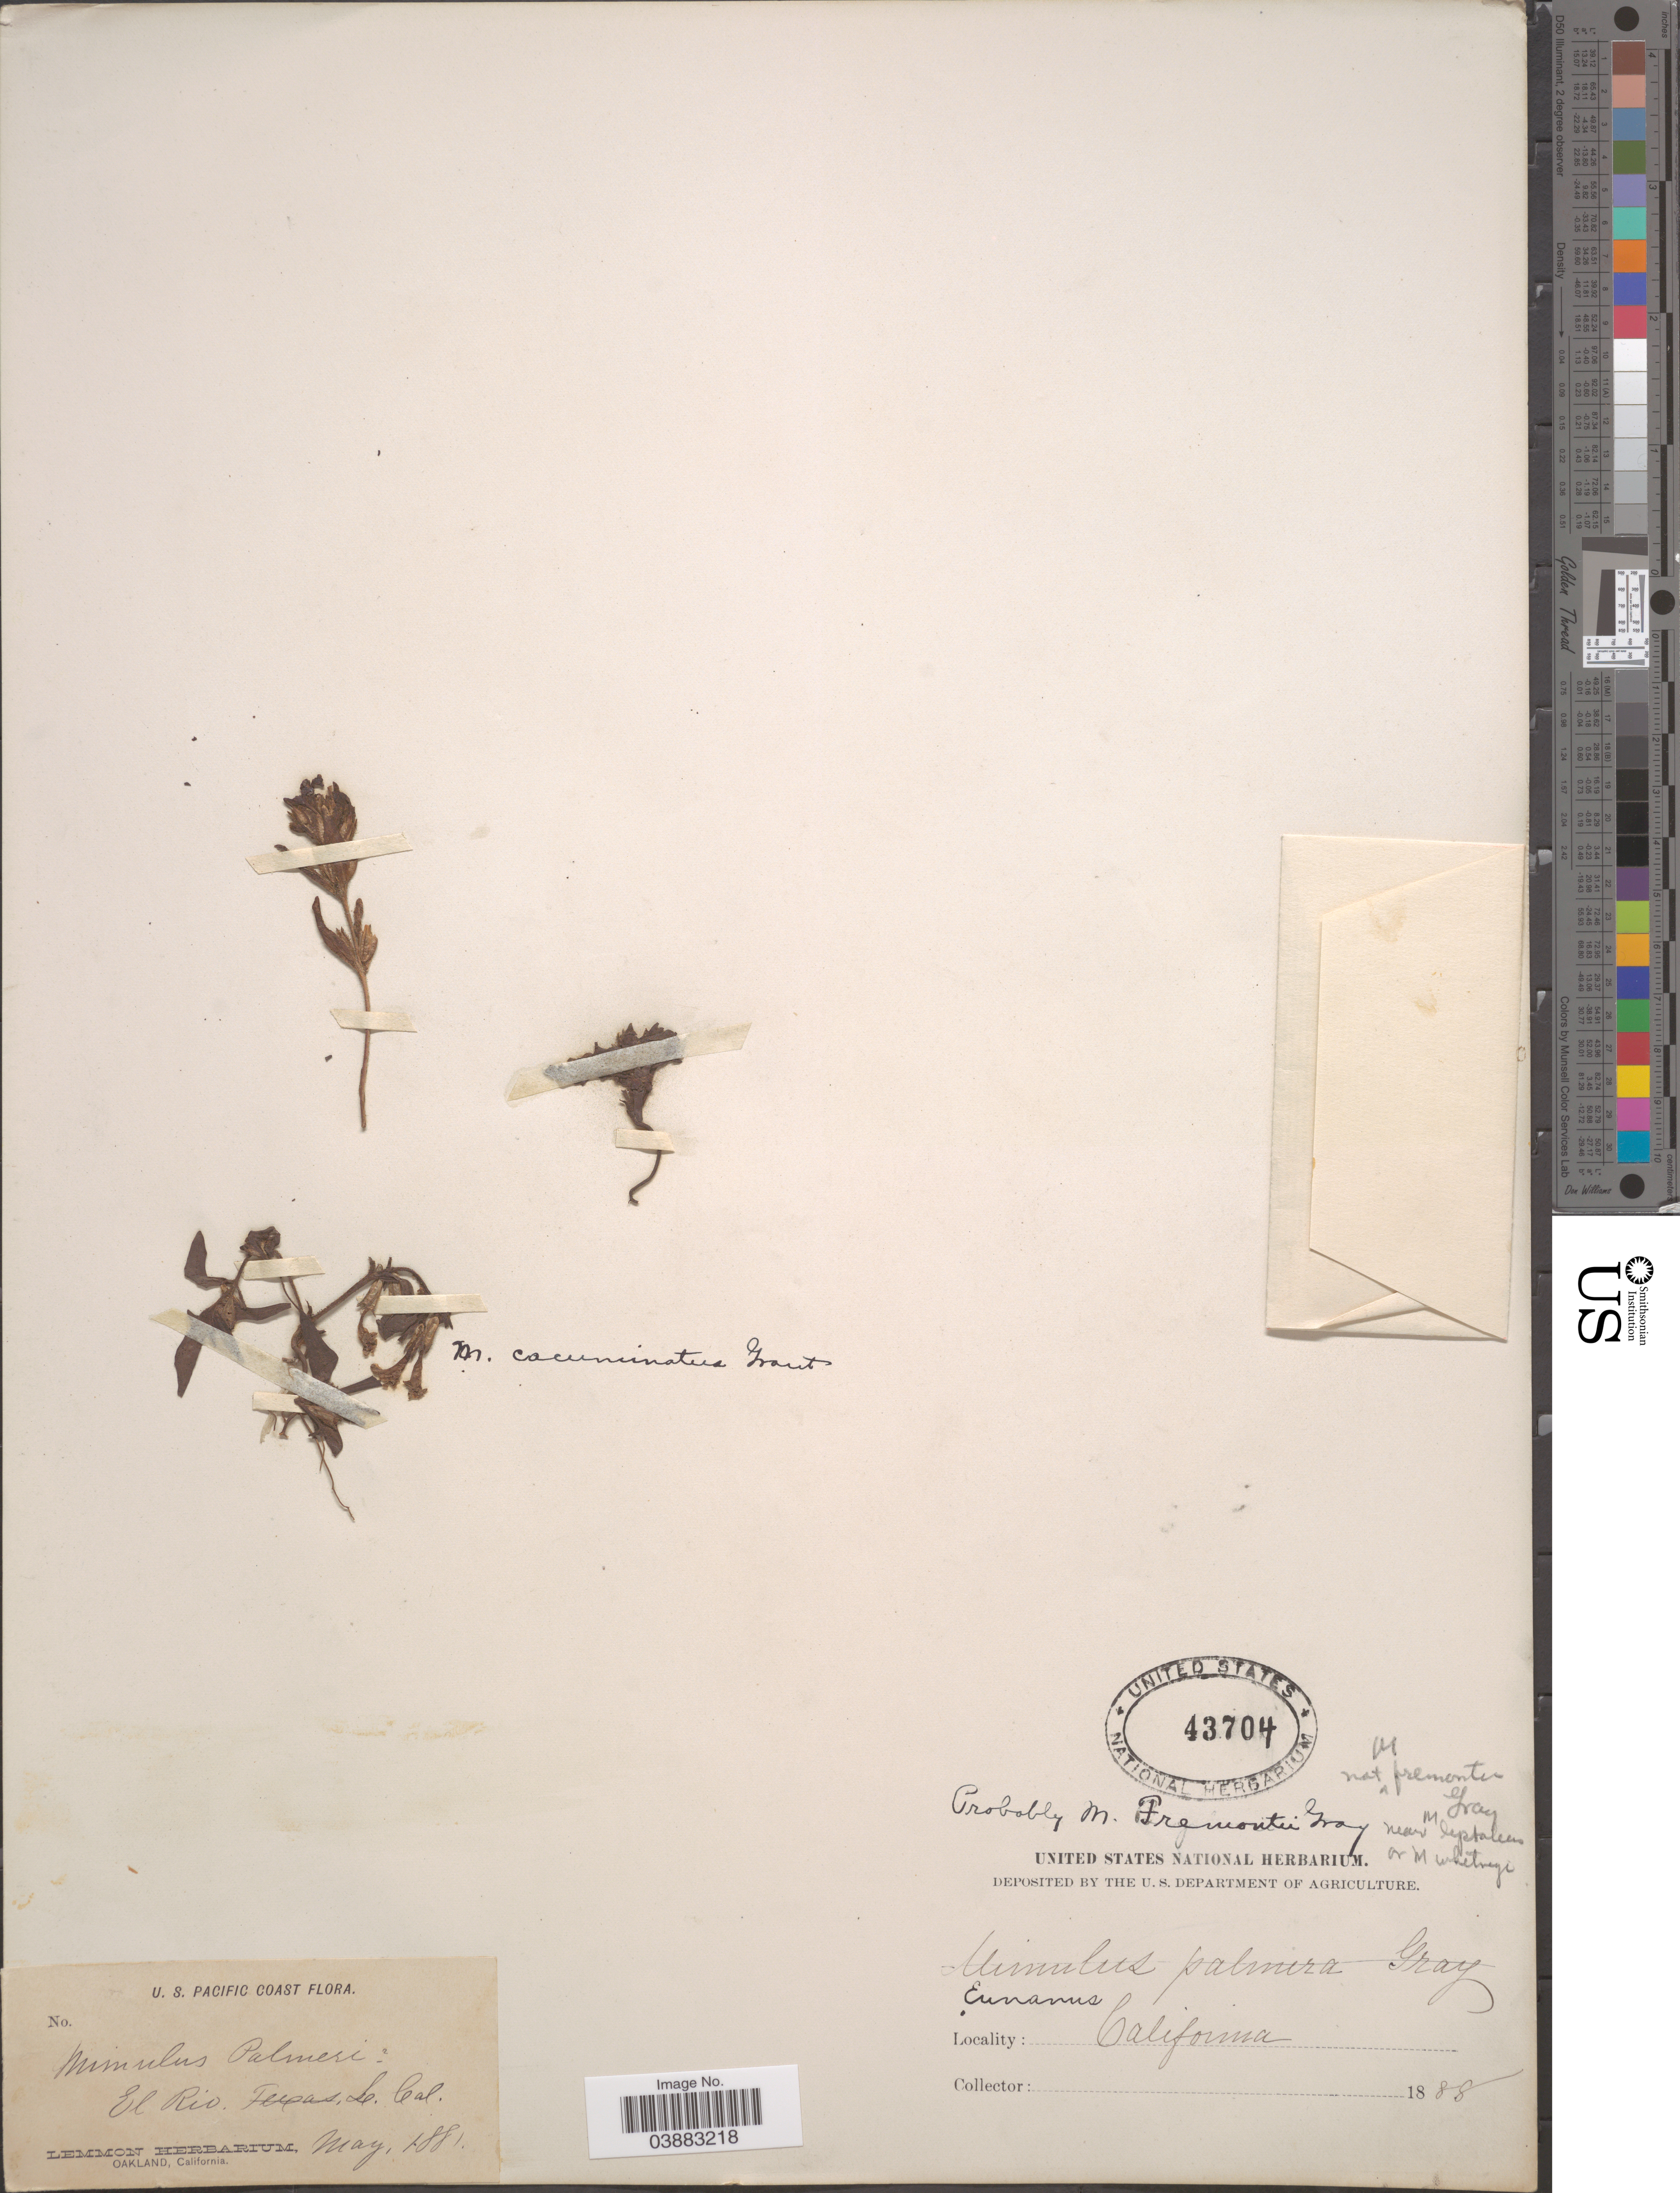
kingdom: Plantae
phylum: Tracheophyta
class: Magnoliopsida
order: Lamiales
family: Phrymaceae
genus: Mimulus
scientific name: Mimulus sp.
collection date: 1881-05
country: United States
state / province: California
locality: U.S. Pacific Coast. El Rio. S. Cal.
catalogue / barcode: US 43704